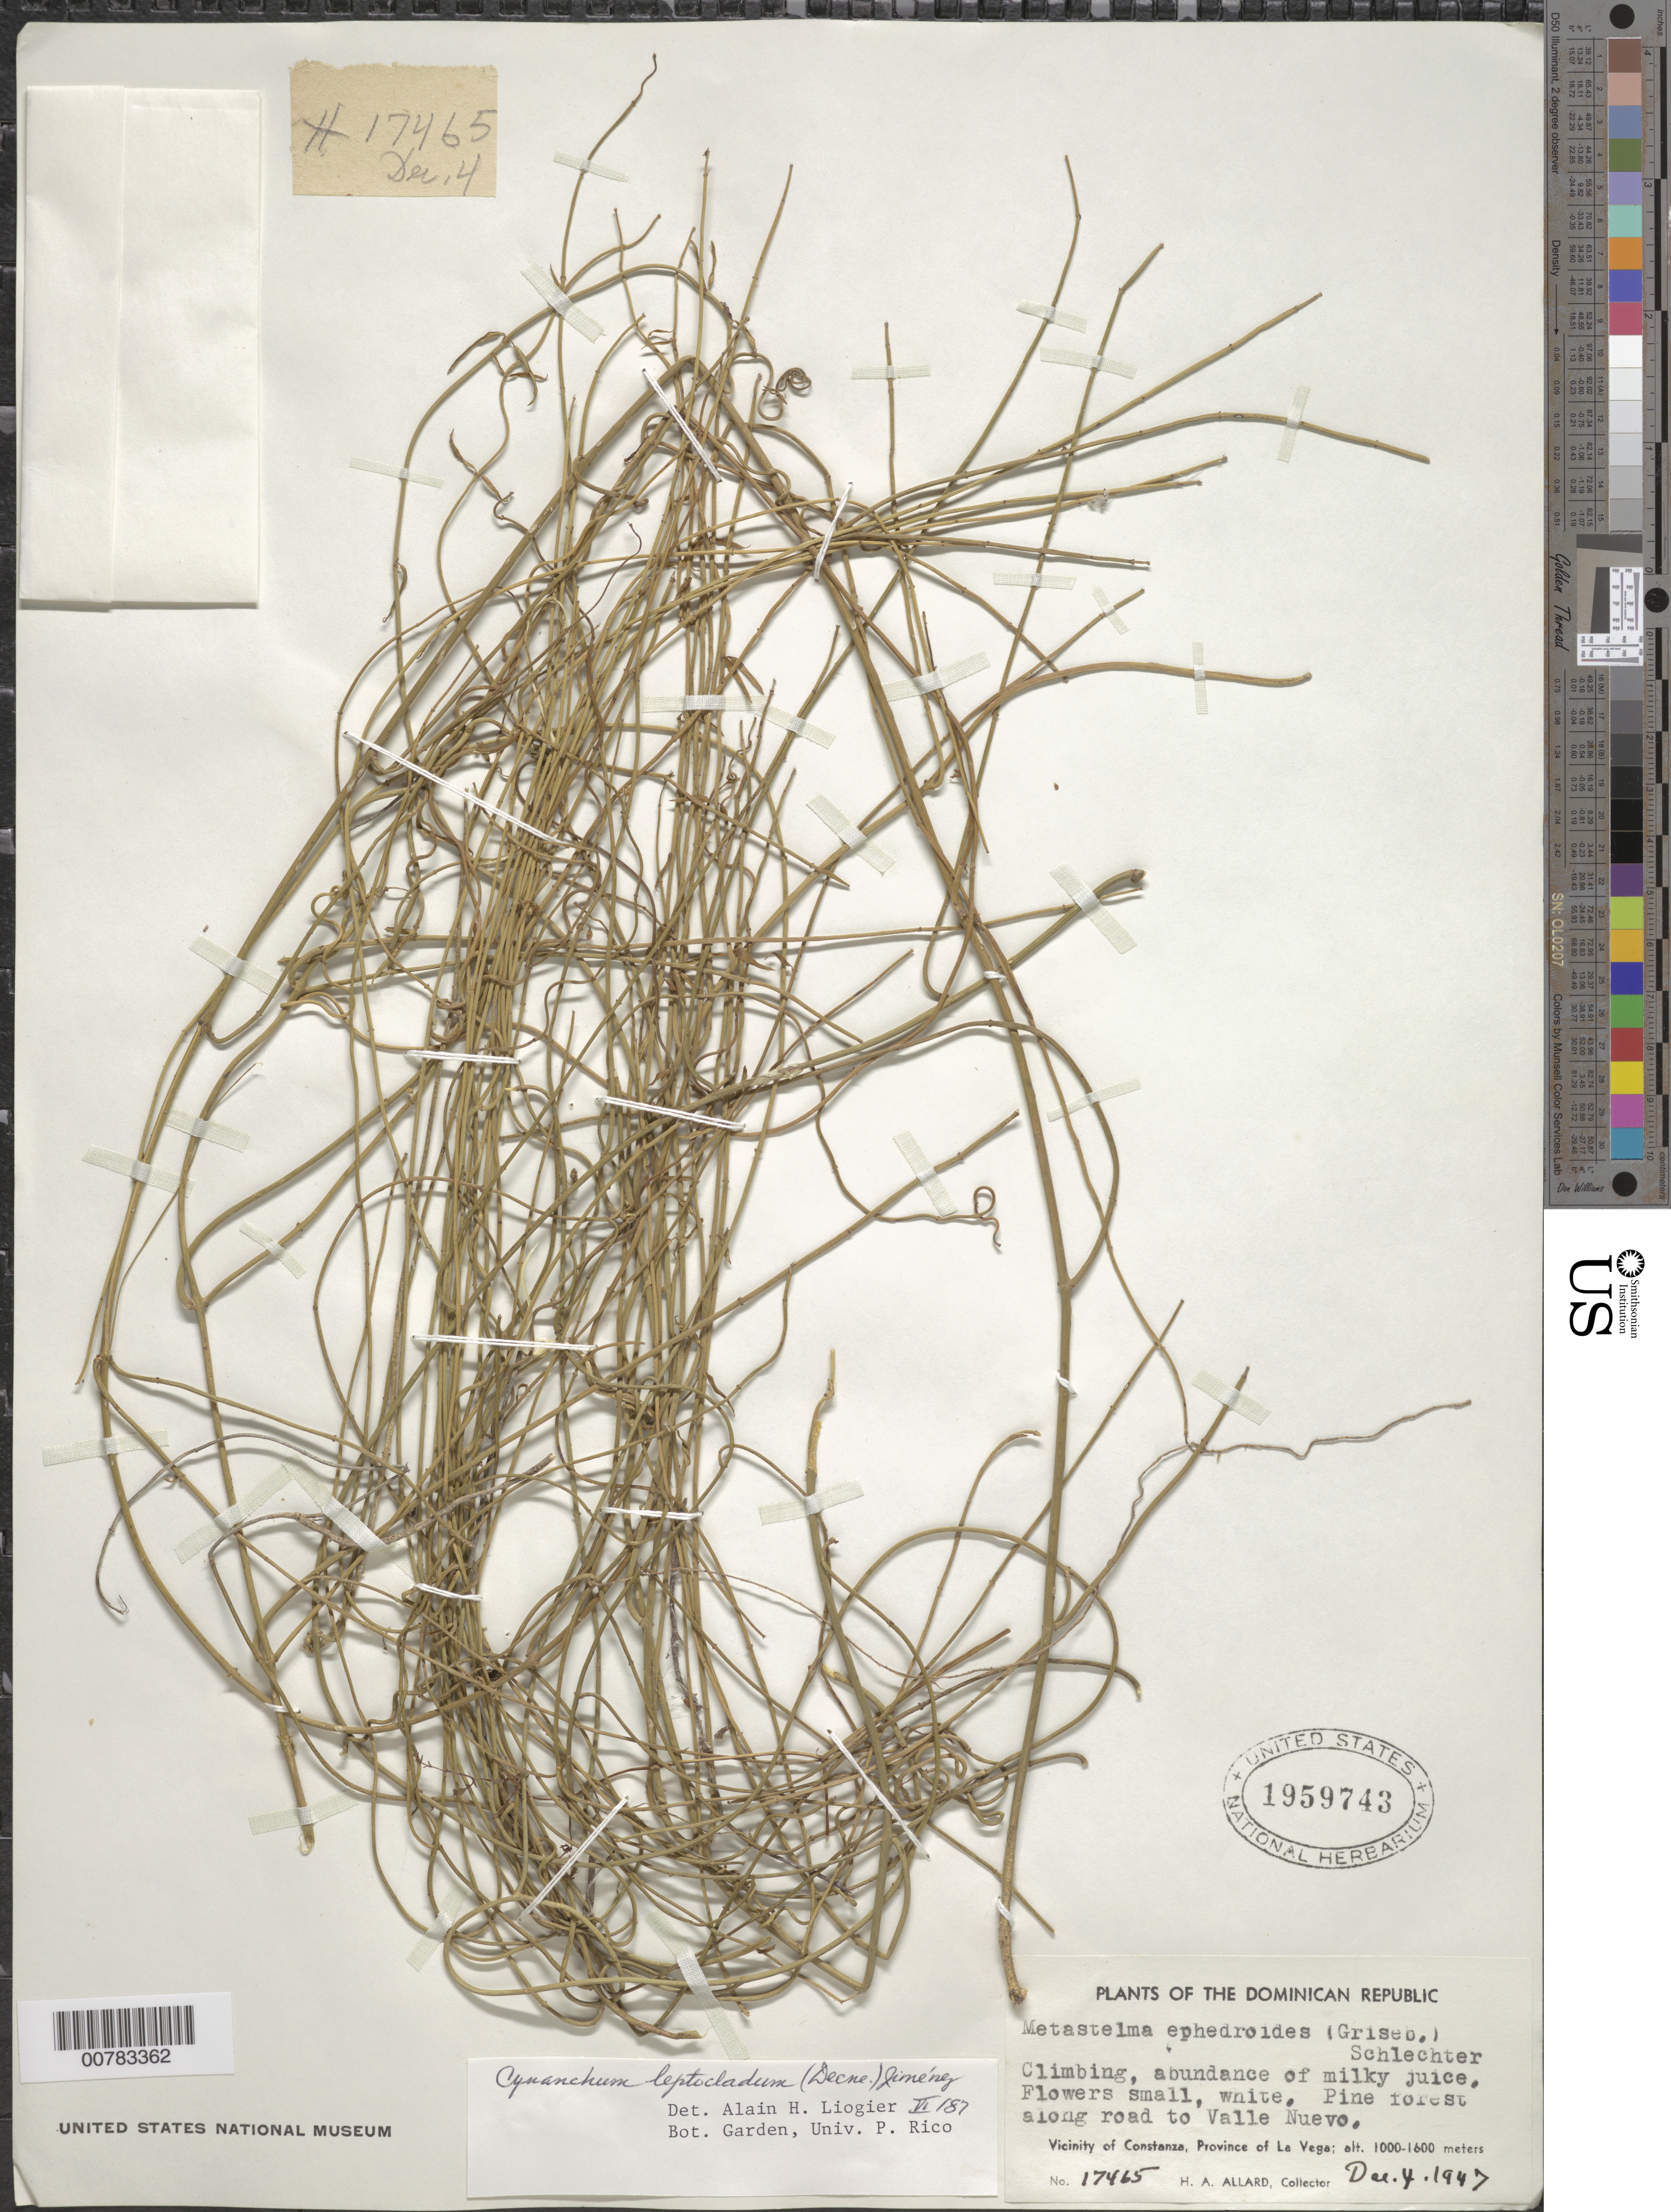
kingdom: Plantae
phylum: Tracheophyta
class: Magnoliopsida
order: Gentianales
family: Apocynaceae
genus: Metastelma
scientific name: Metastelma leptocladum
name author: (Decne.) Schltr.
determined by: Liogier, Alain H.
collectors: H. A. Allard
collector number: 17465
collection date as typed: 04 Dec 1947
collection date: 1947-12-04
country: Dominican Republic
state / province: La Vega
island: Hispaniola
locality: Vicinity of Constanza, along road to Valle Nuevo.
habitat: Pine forest.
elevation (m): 1000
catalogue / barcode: US 1959743